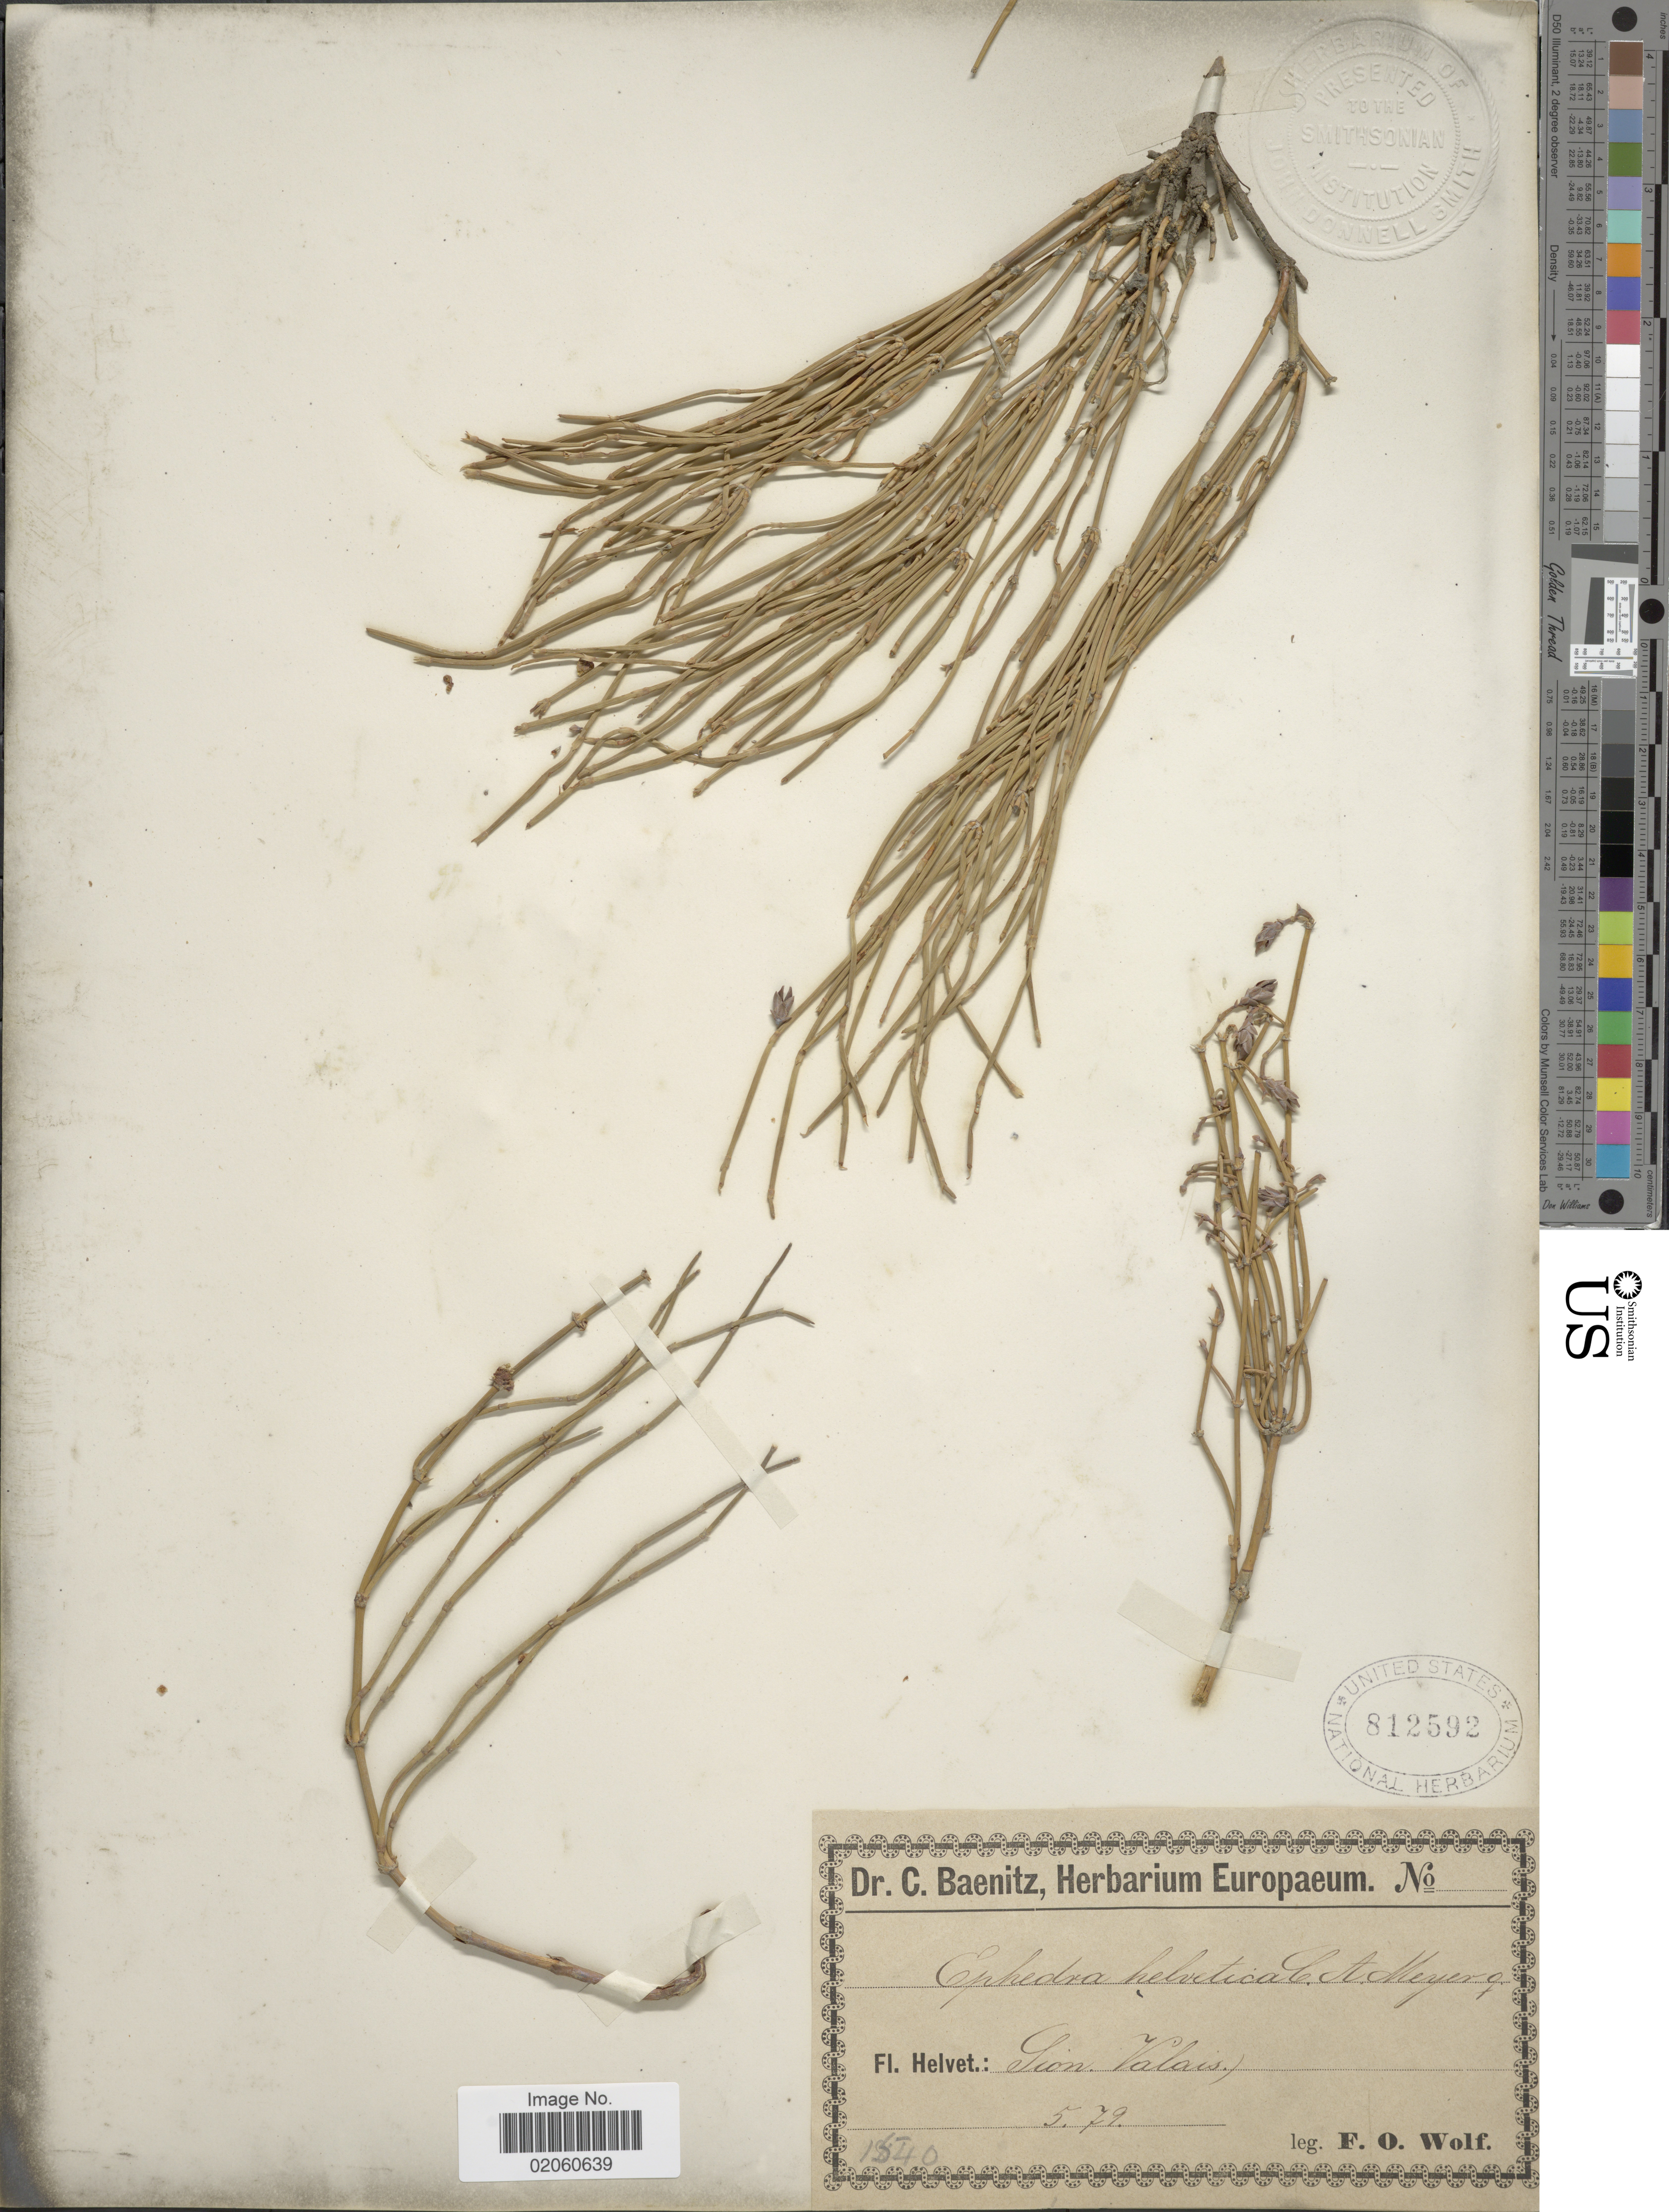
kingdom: Plantae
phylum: Tracheophyta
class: Gnetopsida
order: Ephedrales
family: Ephedraceae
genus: Ephedra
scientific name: Ephedra helvetica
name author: C.A. Mey.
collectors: F. Wolf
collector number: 1540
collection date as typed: Transcribed d/m/y: /5/79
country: Switzerland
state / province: Valais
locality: Sion.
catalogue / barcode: US 812592